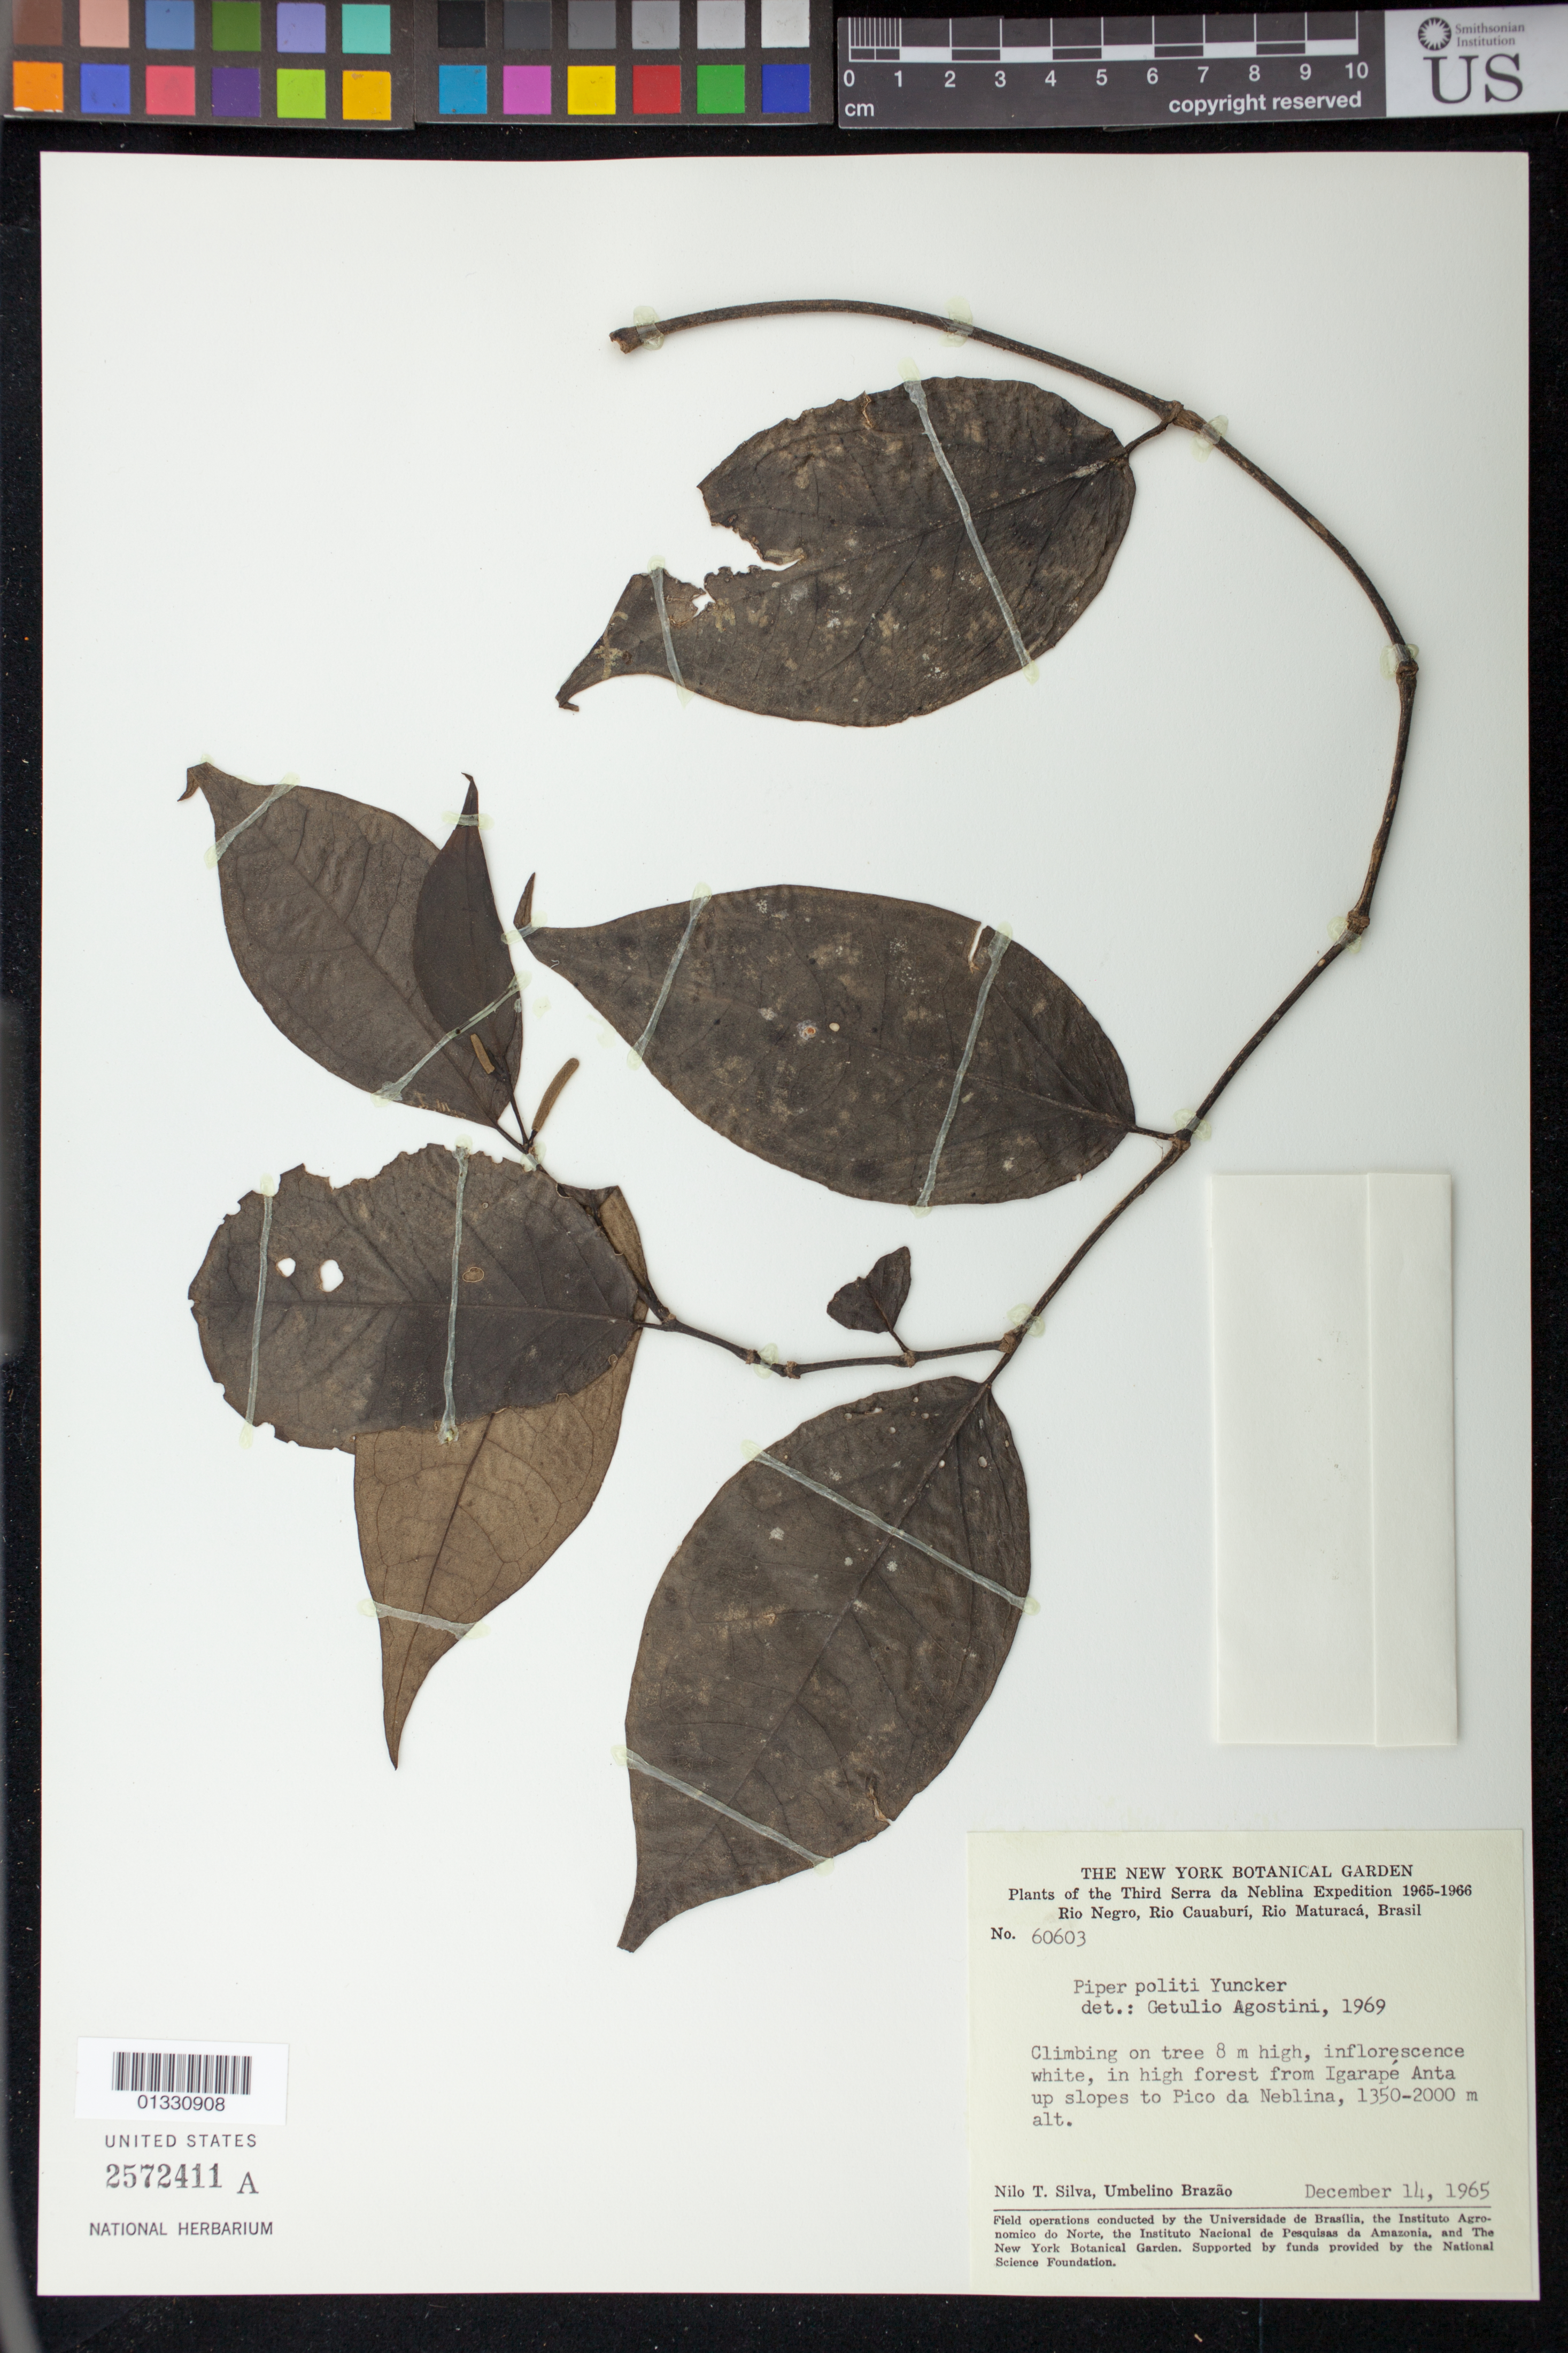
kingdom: Plantae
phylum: Tracheophyta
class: Magnoliopsida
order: Piperales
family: Piperaceae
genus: Piper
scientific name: Piper politii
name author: Yunck.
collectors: N. T. Silva & U. Brazão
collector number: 60603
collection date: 1965-12-14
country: Brazil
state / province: Amazonas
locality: From Igarapé Anta up slopes to Pico da Neblina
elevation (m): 1350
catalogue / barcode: US 2572411A